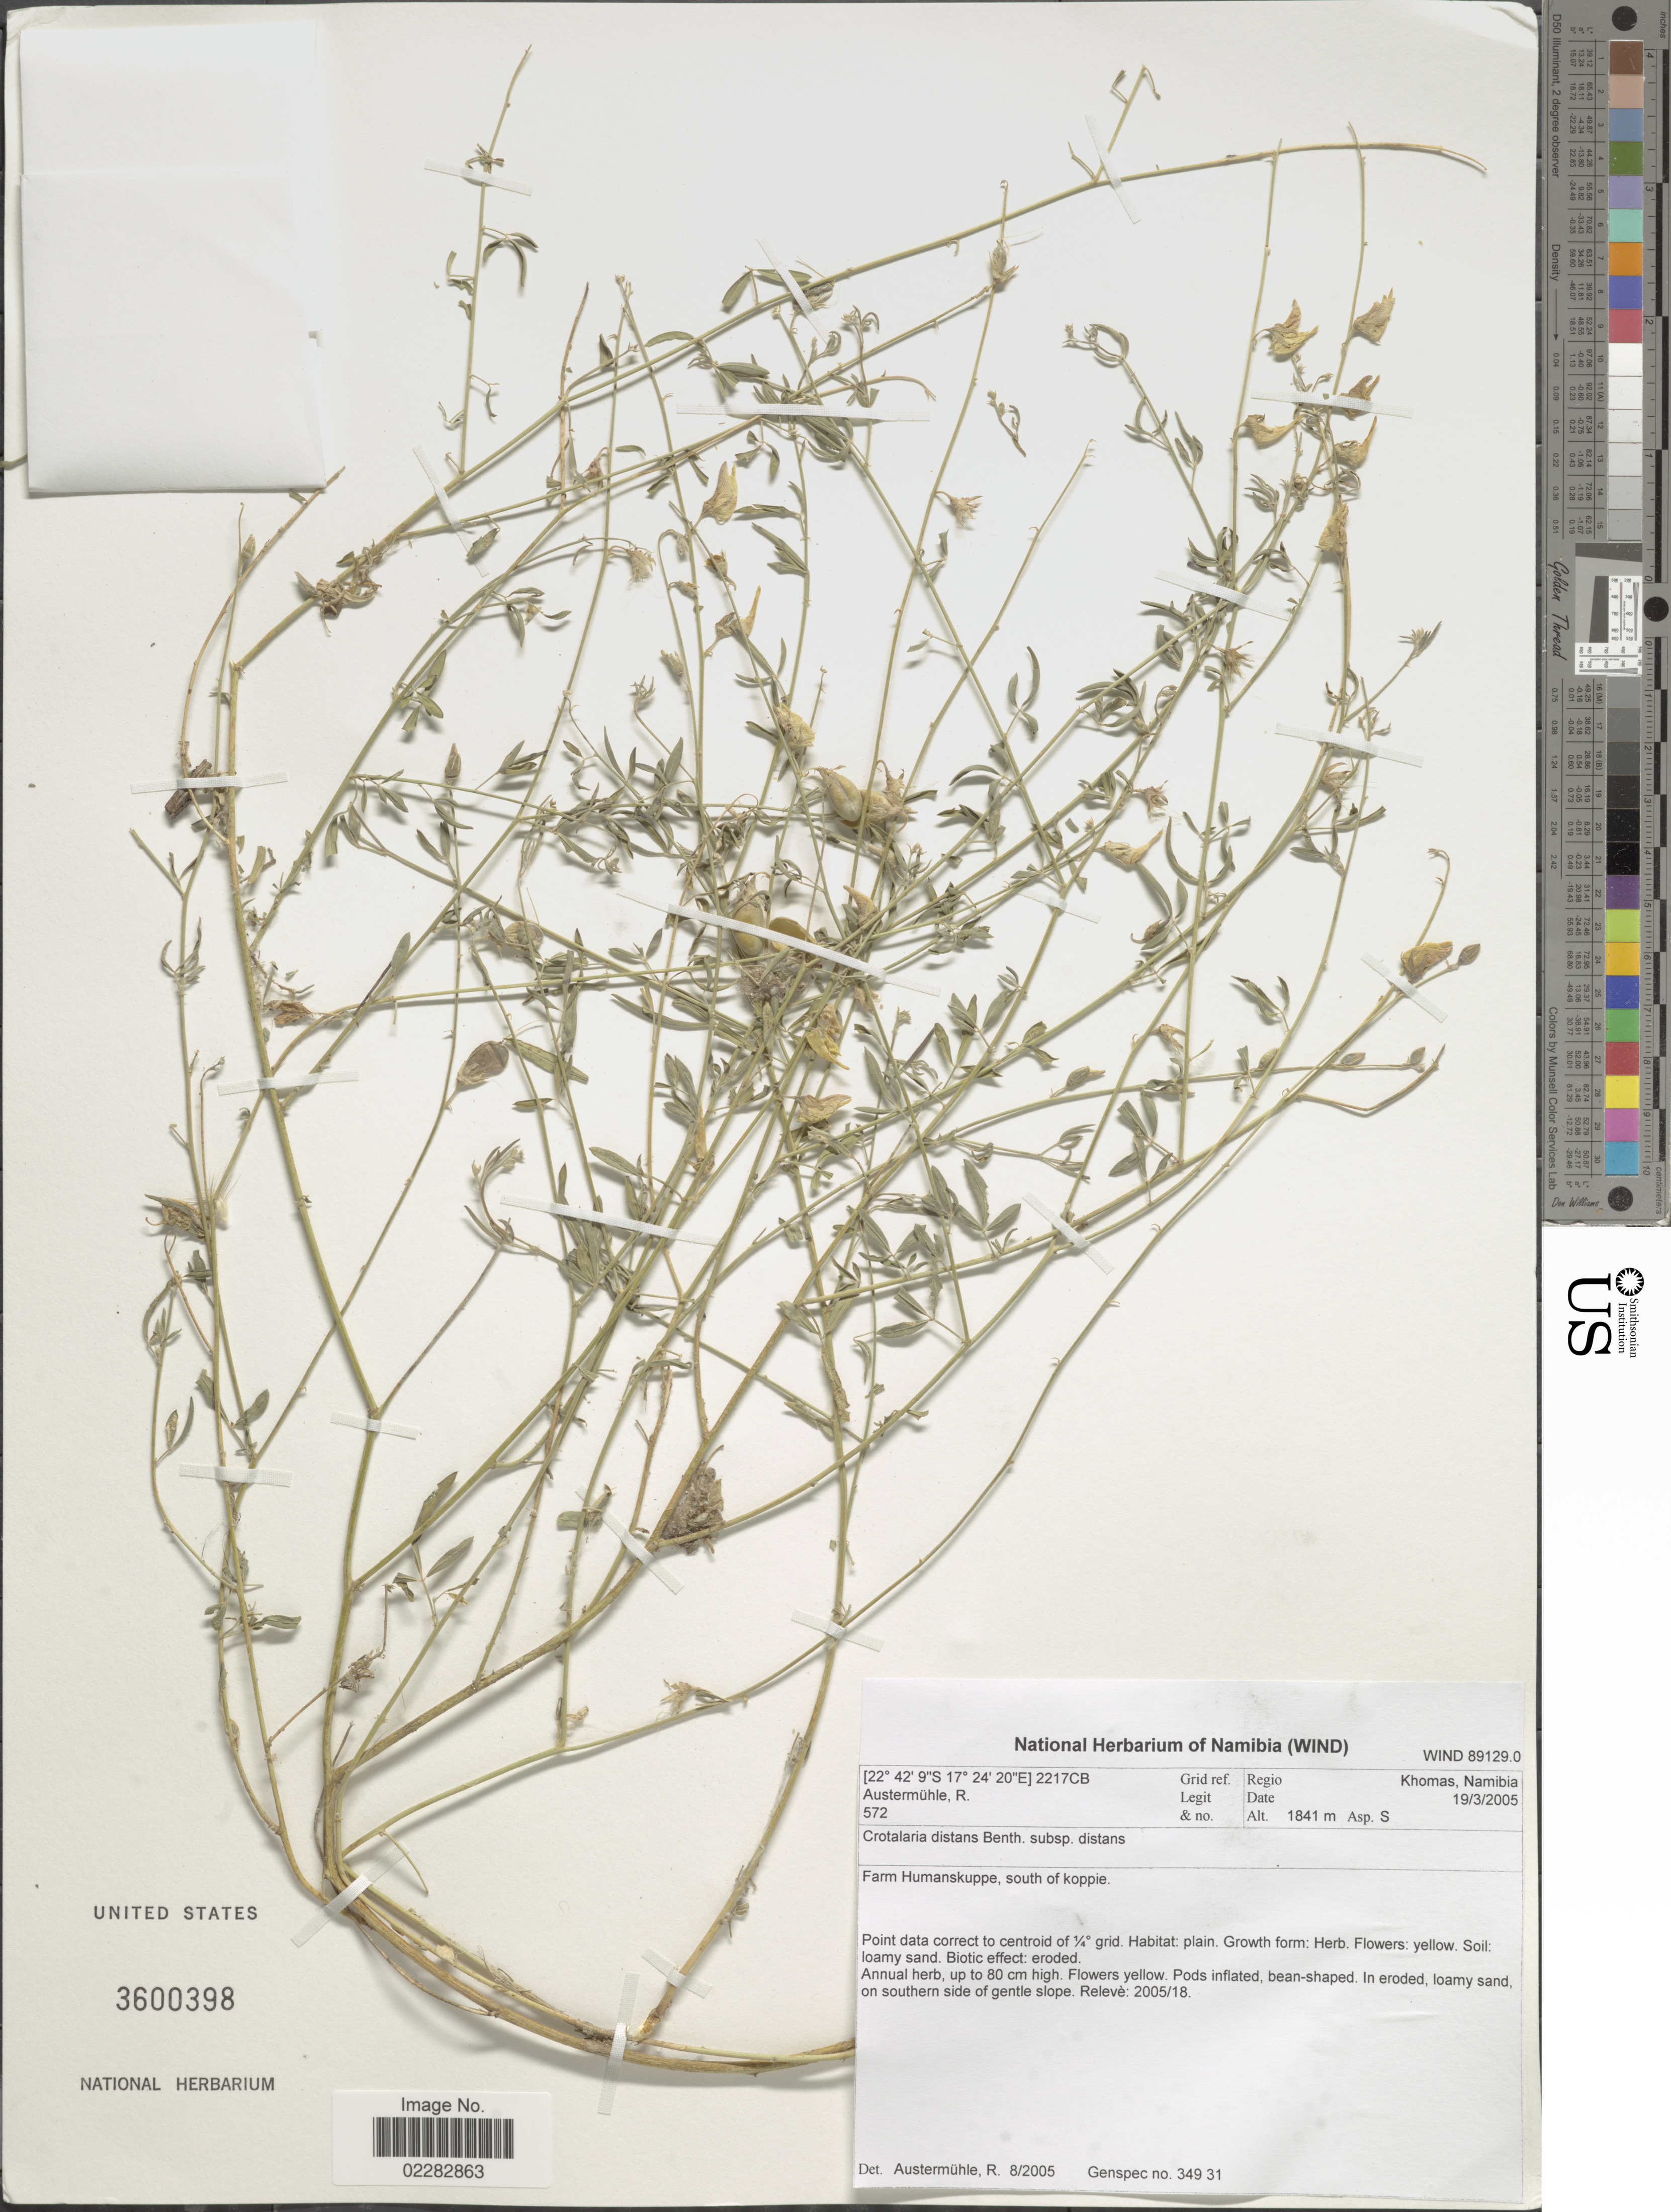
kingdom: Plantae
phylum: Tracheophyta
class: Magnoliopsida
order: Fabales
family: Fabaceae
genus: Crotalaria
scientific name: Crotalaria distans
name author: Benth.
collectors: R. Austermuhle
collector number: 572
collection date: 2005-03-19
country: Namibia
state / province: Khomas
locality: Farm Humanskuppe, south of koppie, on southern side of gentle slope.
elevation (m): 1841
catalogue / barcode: US 3600398